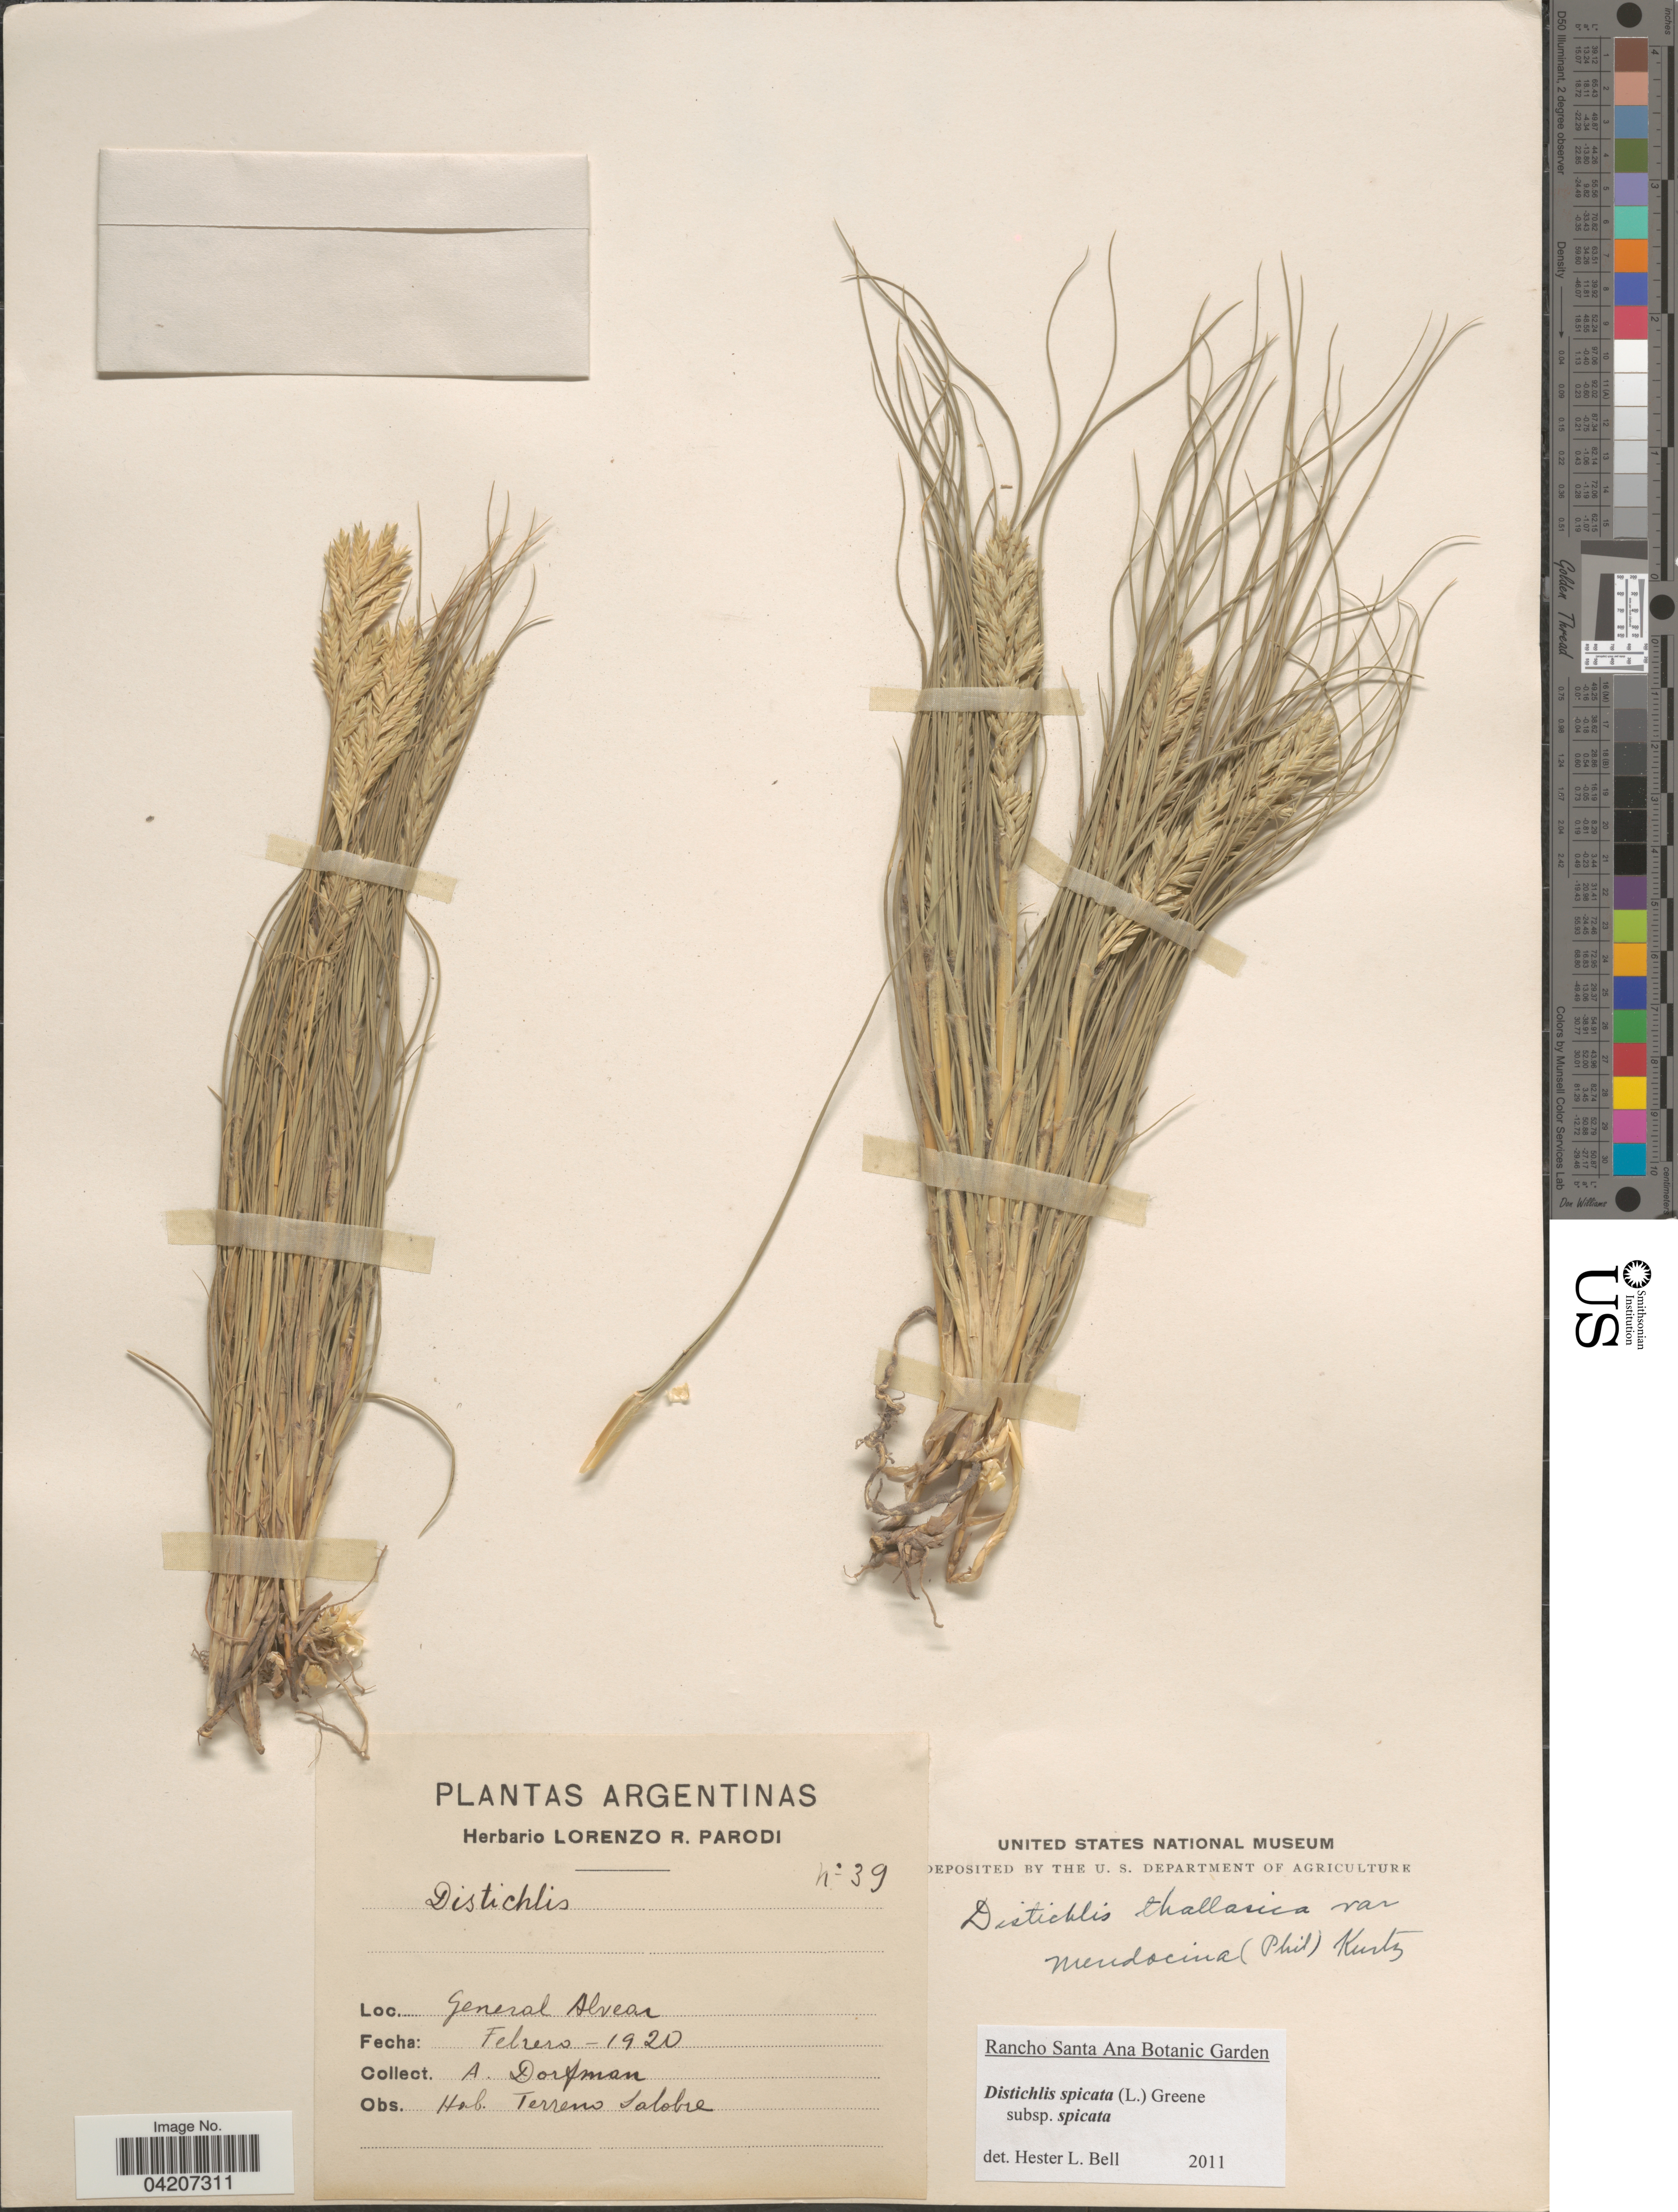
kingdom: Plantae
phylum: Tracheophyta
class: Liliopsida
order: Poales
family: Poaceae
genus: Distichlis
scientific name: Distichlis spicata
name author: (L.) Greene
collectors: A. Dorfman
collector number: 39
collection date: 1920-02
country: Argentina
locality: General Alvear.